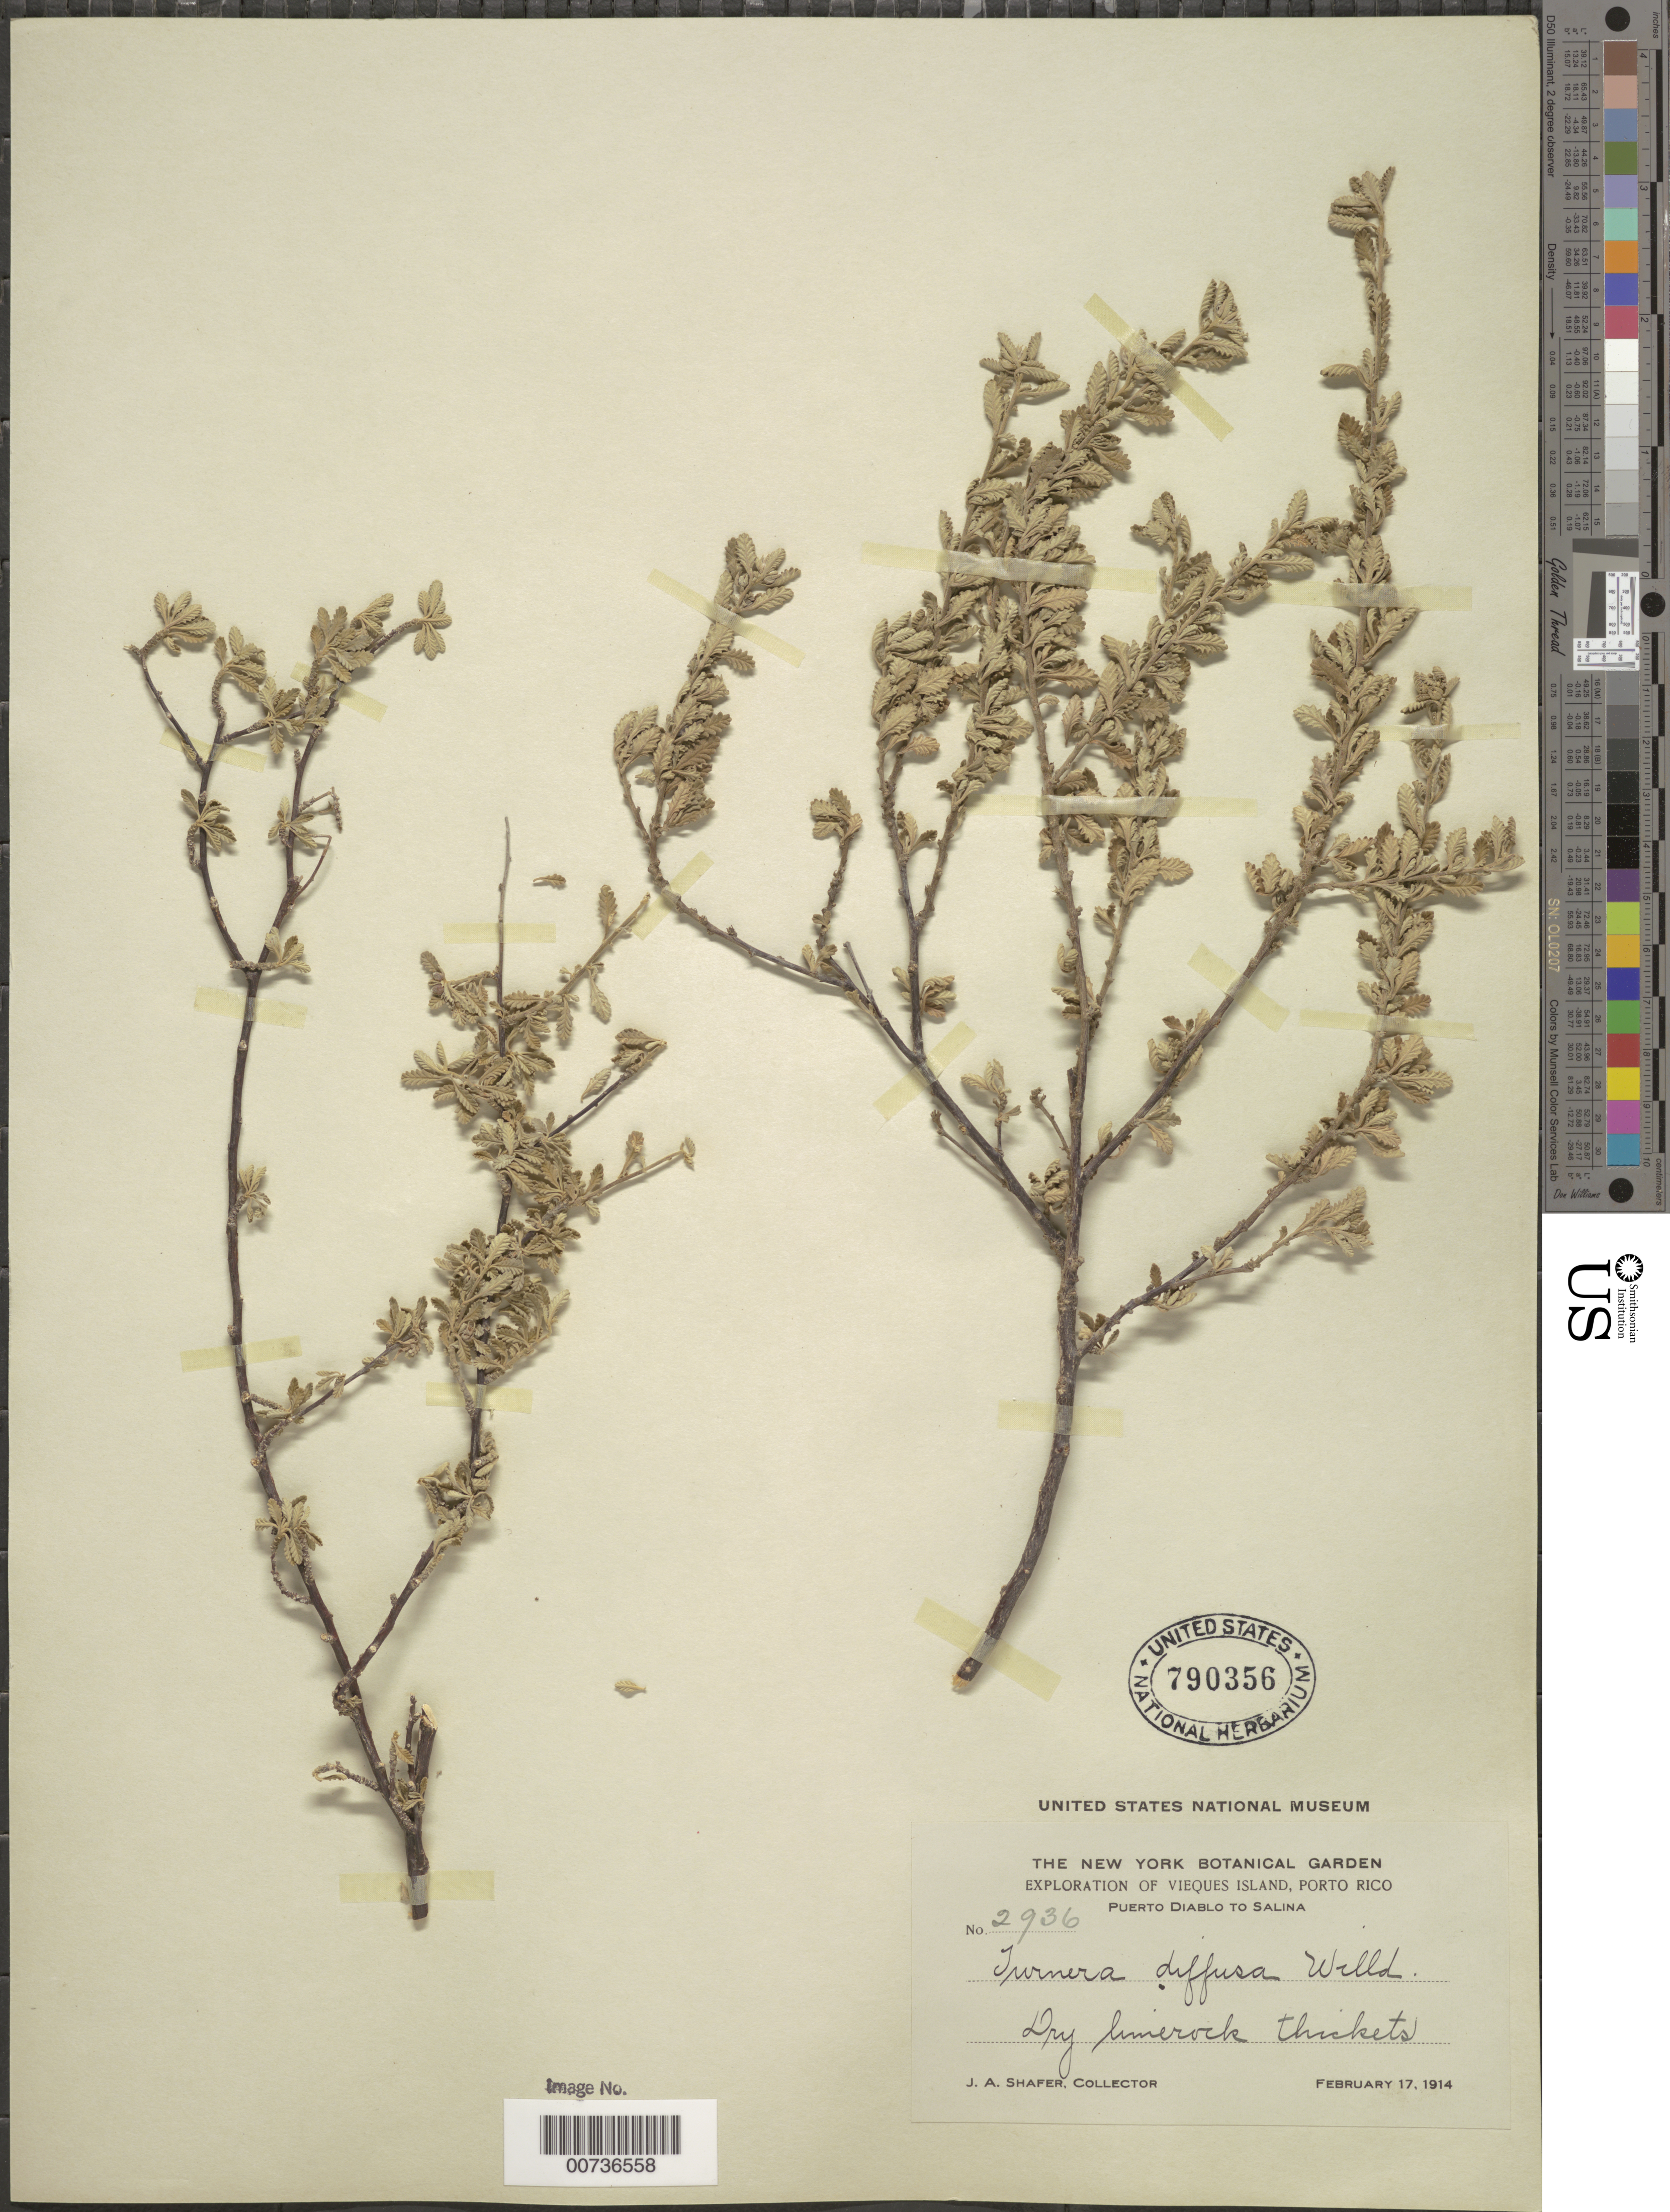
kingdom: Plantae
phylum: Tracheophyta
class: Magnoliopsida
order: Malpighiales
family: Turneraceae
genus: Turnera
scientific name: Turnera diffusa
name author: Willd. ex Schult.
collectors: J. A. Shafer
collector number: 2936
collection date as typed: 17 Feb 1914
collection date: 1914-02-17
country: Puerto Rico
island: Vieques I.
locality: Puerto Diablo to Salina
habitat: Dry limerock thickets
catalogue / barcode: US 790356